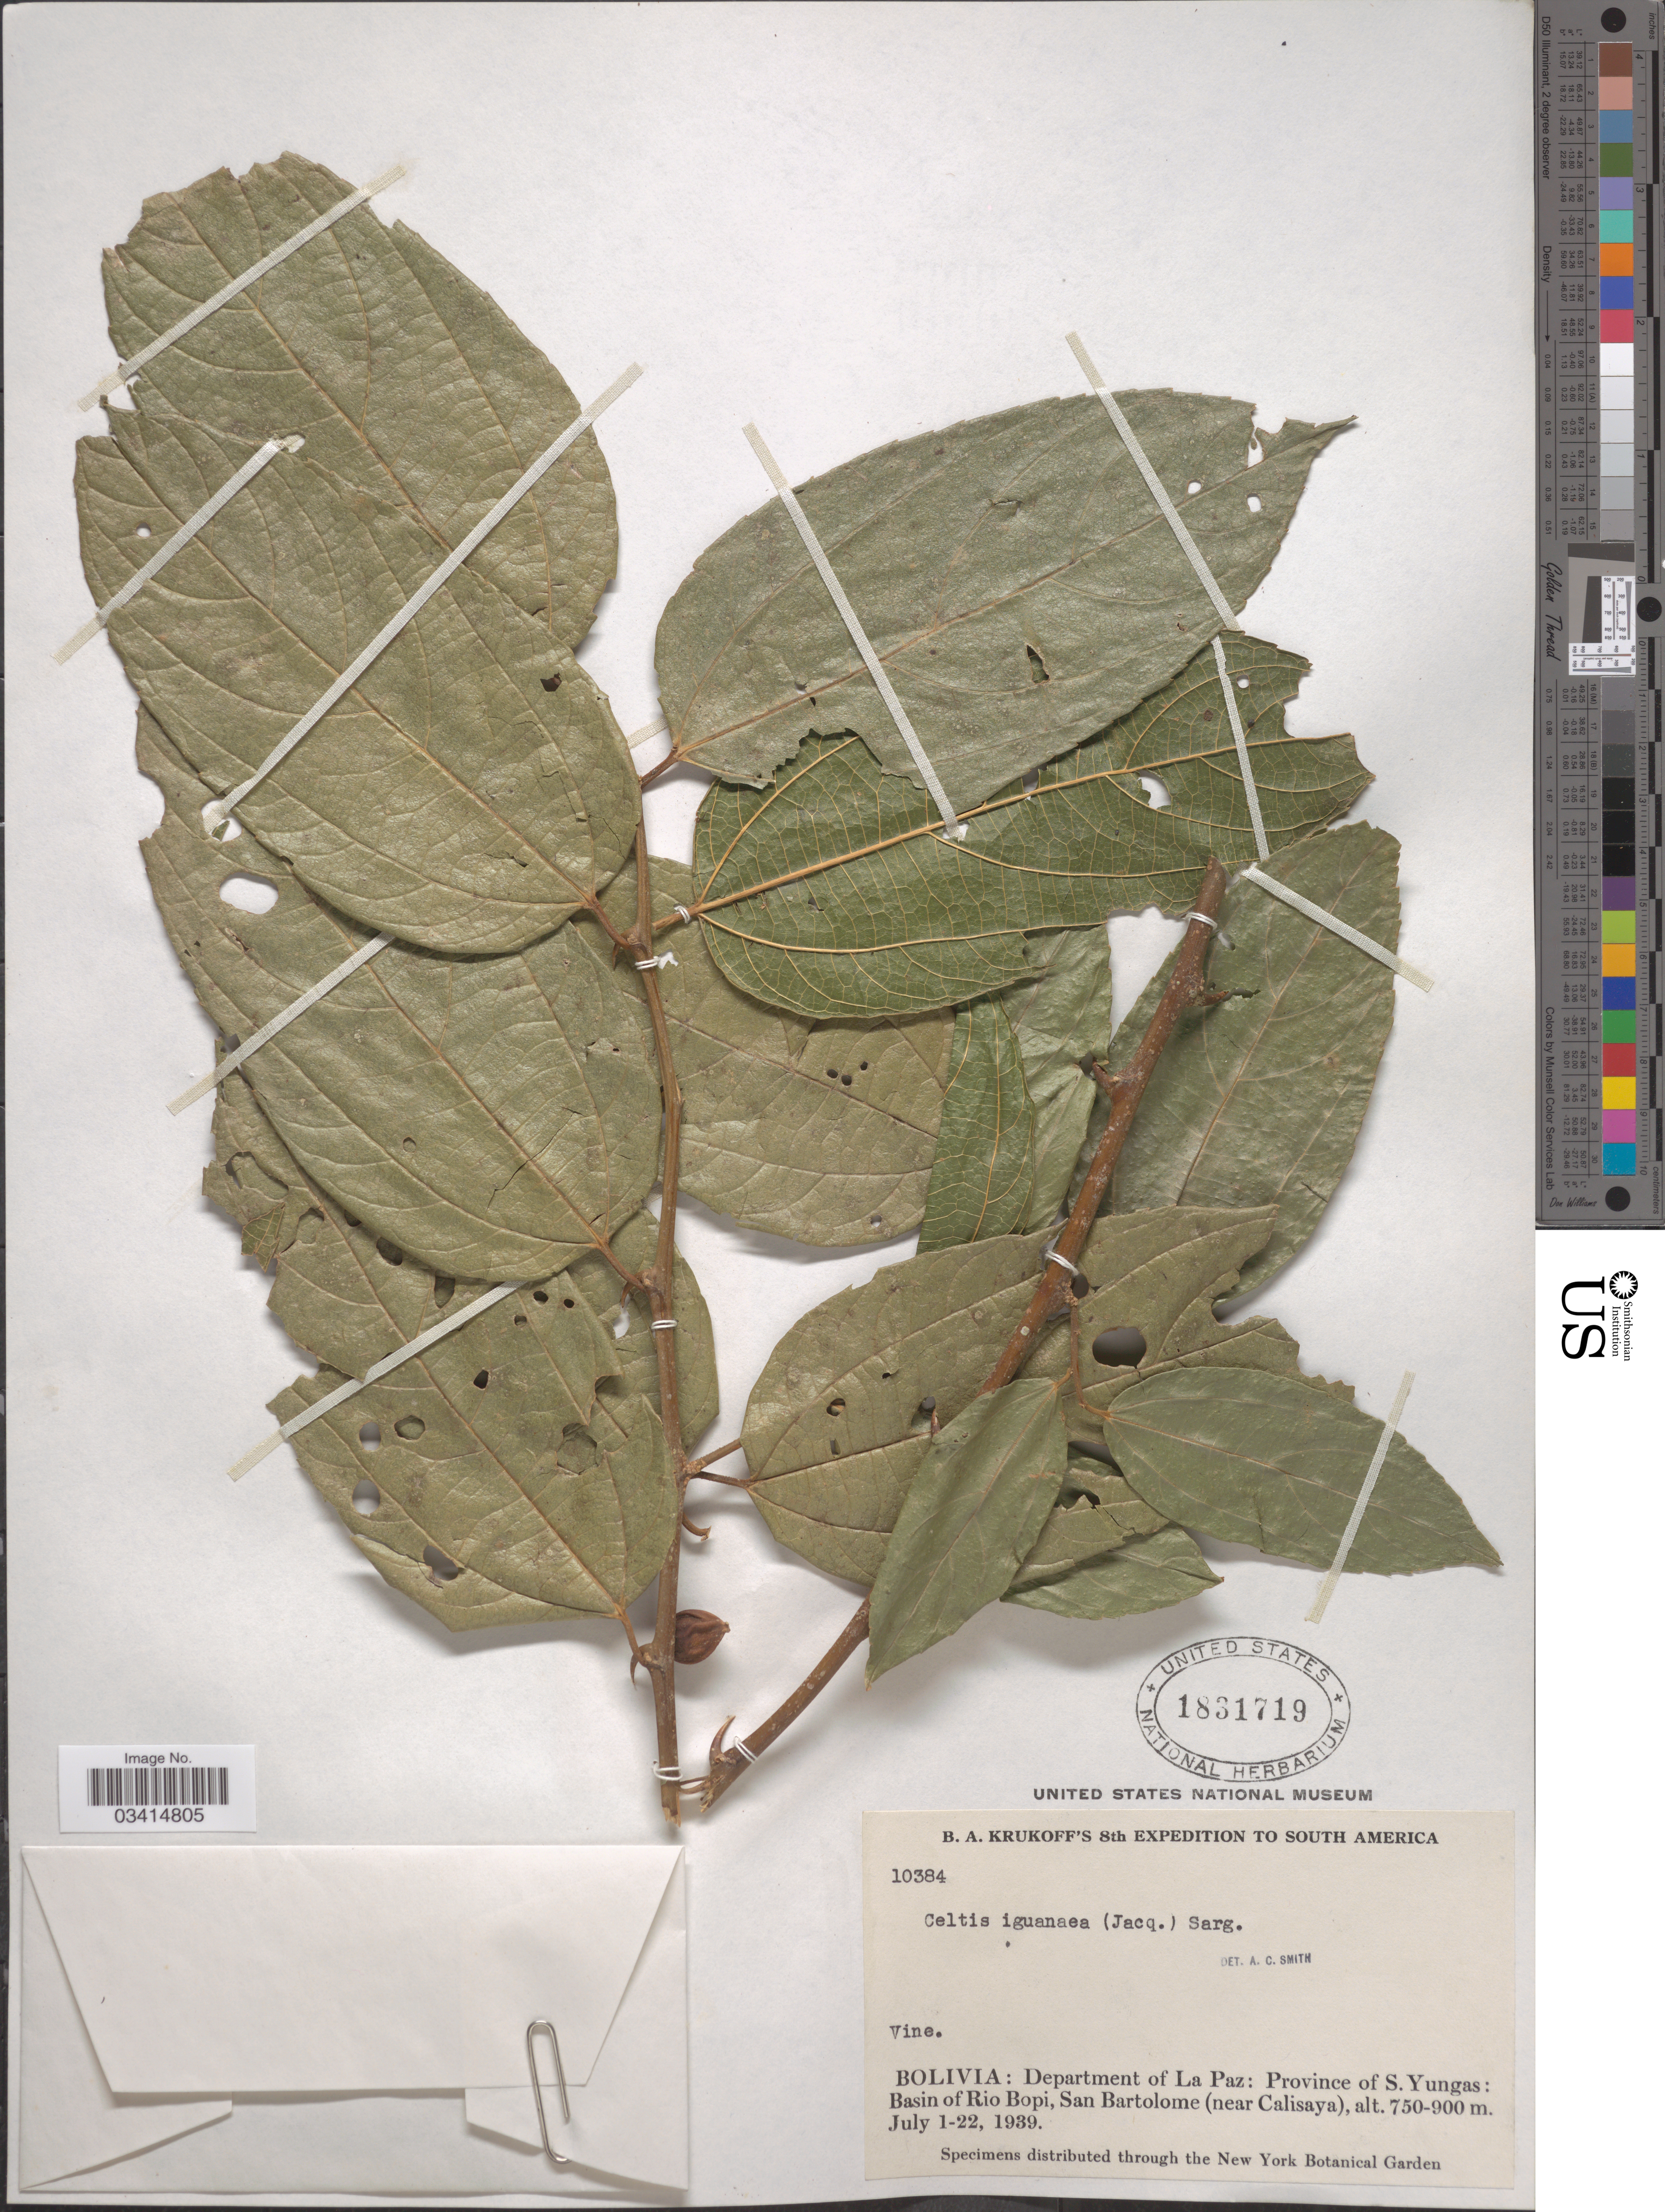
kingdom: Plantae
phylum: Tracheophyta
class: Magnoliopsida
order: Rosales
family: Cannabaceae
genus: Celtis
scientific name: Celtis iguanaea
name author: (Jacq.) Sarg.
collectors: B. A. Krukoff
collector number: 10384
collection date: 1939-07-01/1939-07-22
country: Bolivia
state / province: La Paz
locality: Department of La Paz: Province of S. Yungas: Basin of Rio Bopi, San Bartolome (near Calisaya).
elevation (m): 750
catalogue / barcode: US 1831719